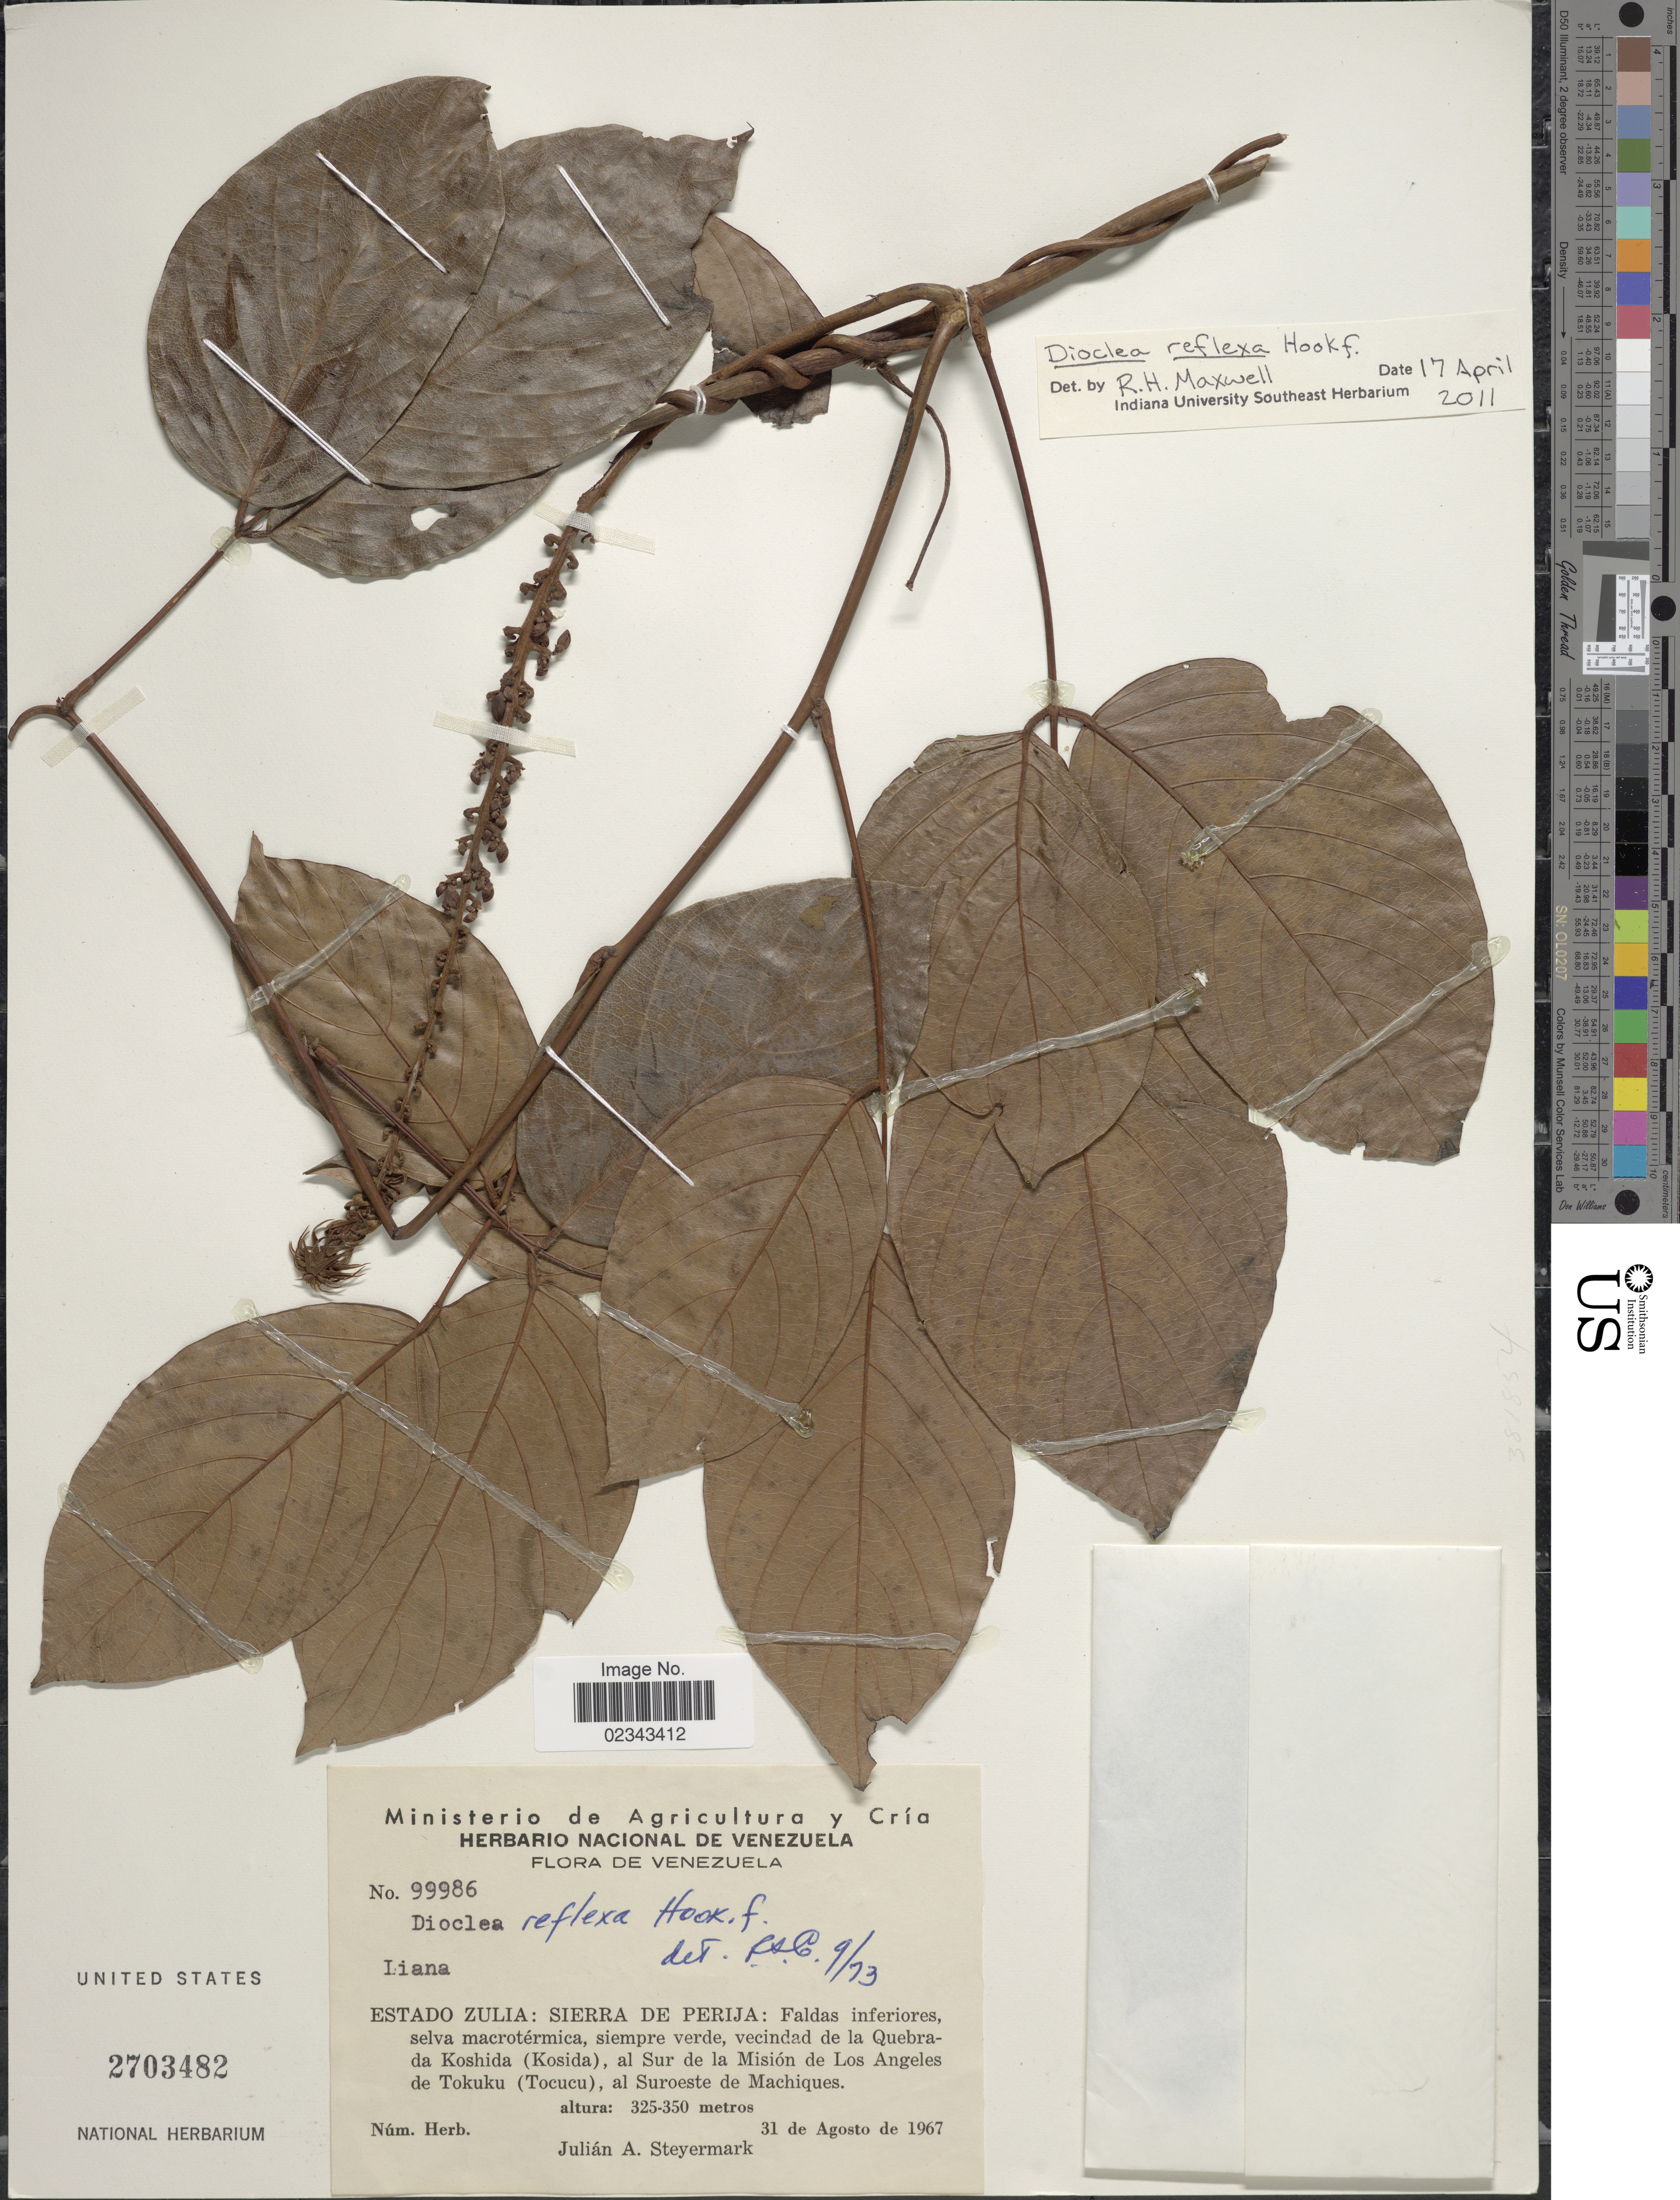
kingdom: Plantae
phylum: Tracheophyta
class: Magnoliopsida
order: Fabales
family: Fabaceae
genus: Macropsychanthus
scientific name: Macropsychanthus comosus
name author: (G. Mey.) L.P. Queiroz & Snak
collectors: J. Steyermark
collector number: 99986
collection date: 1967-08-31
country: Venezuela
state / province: Zulia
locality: Sierra de Perija: Faldas inferiores selva macrotérmica, siempre verde, vecindad de la Quebrada Koshida (Kosida), al Sur de la Misión de Los Angeles de Tokuku (Tocucu), al Suroeste de Machiques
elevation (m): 325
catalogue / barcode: US 2703482